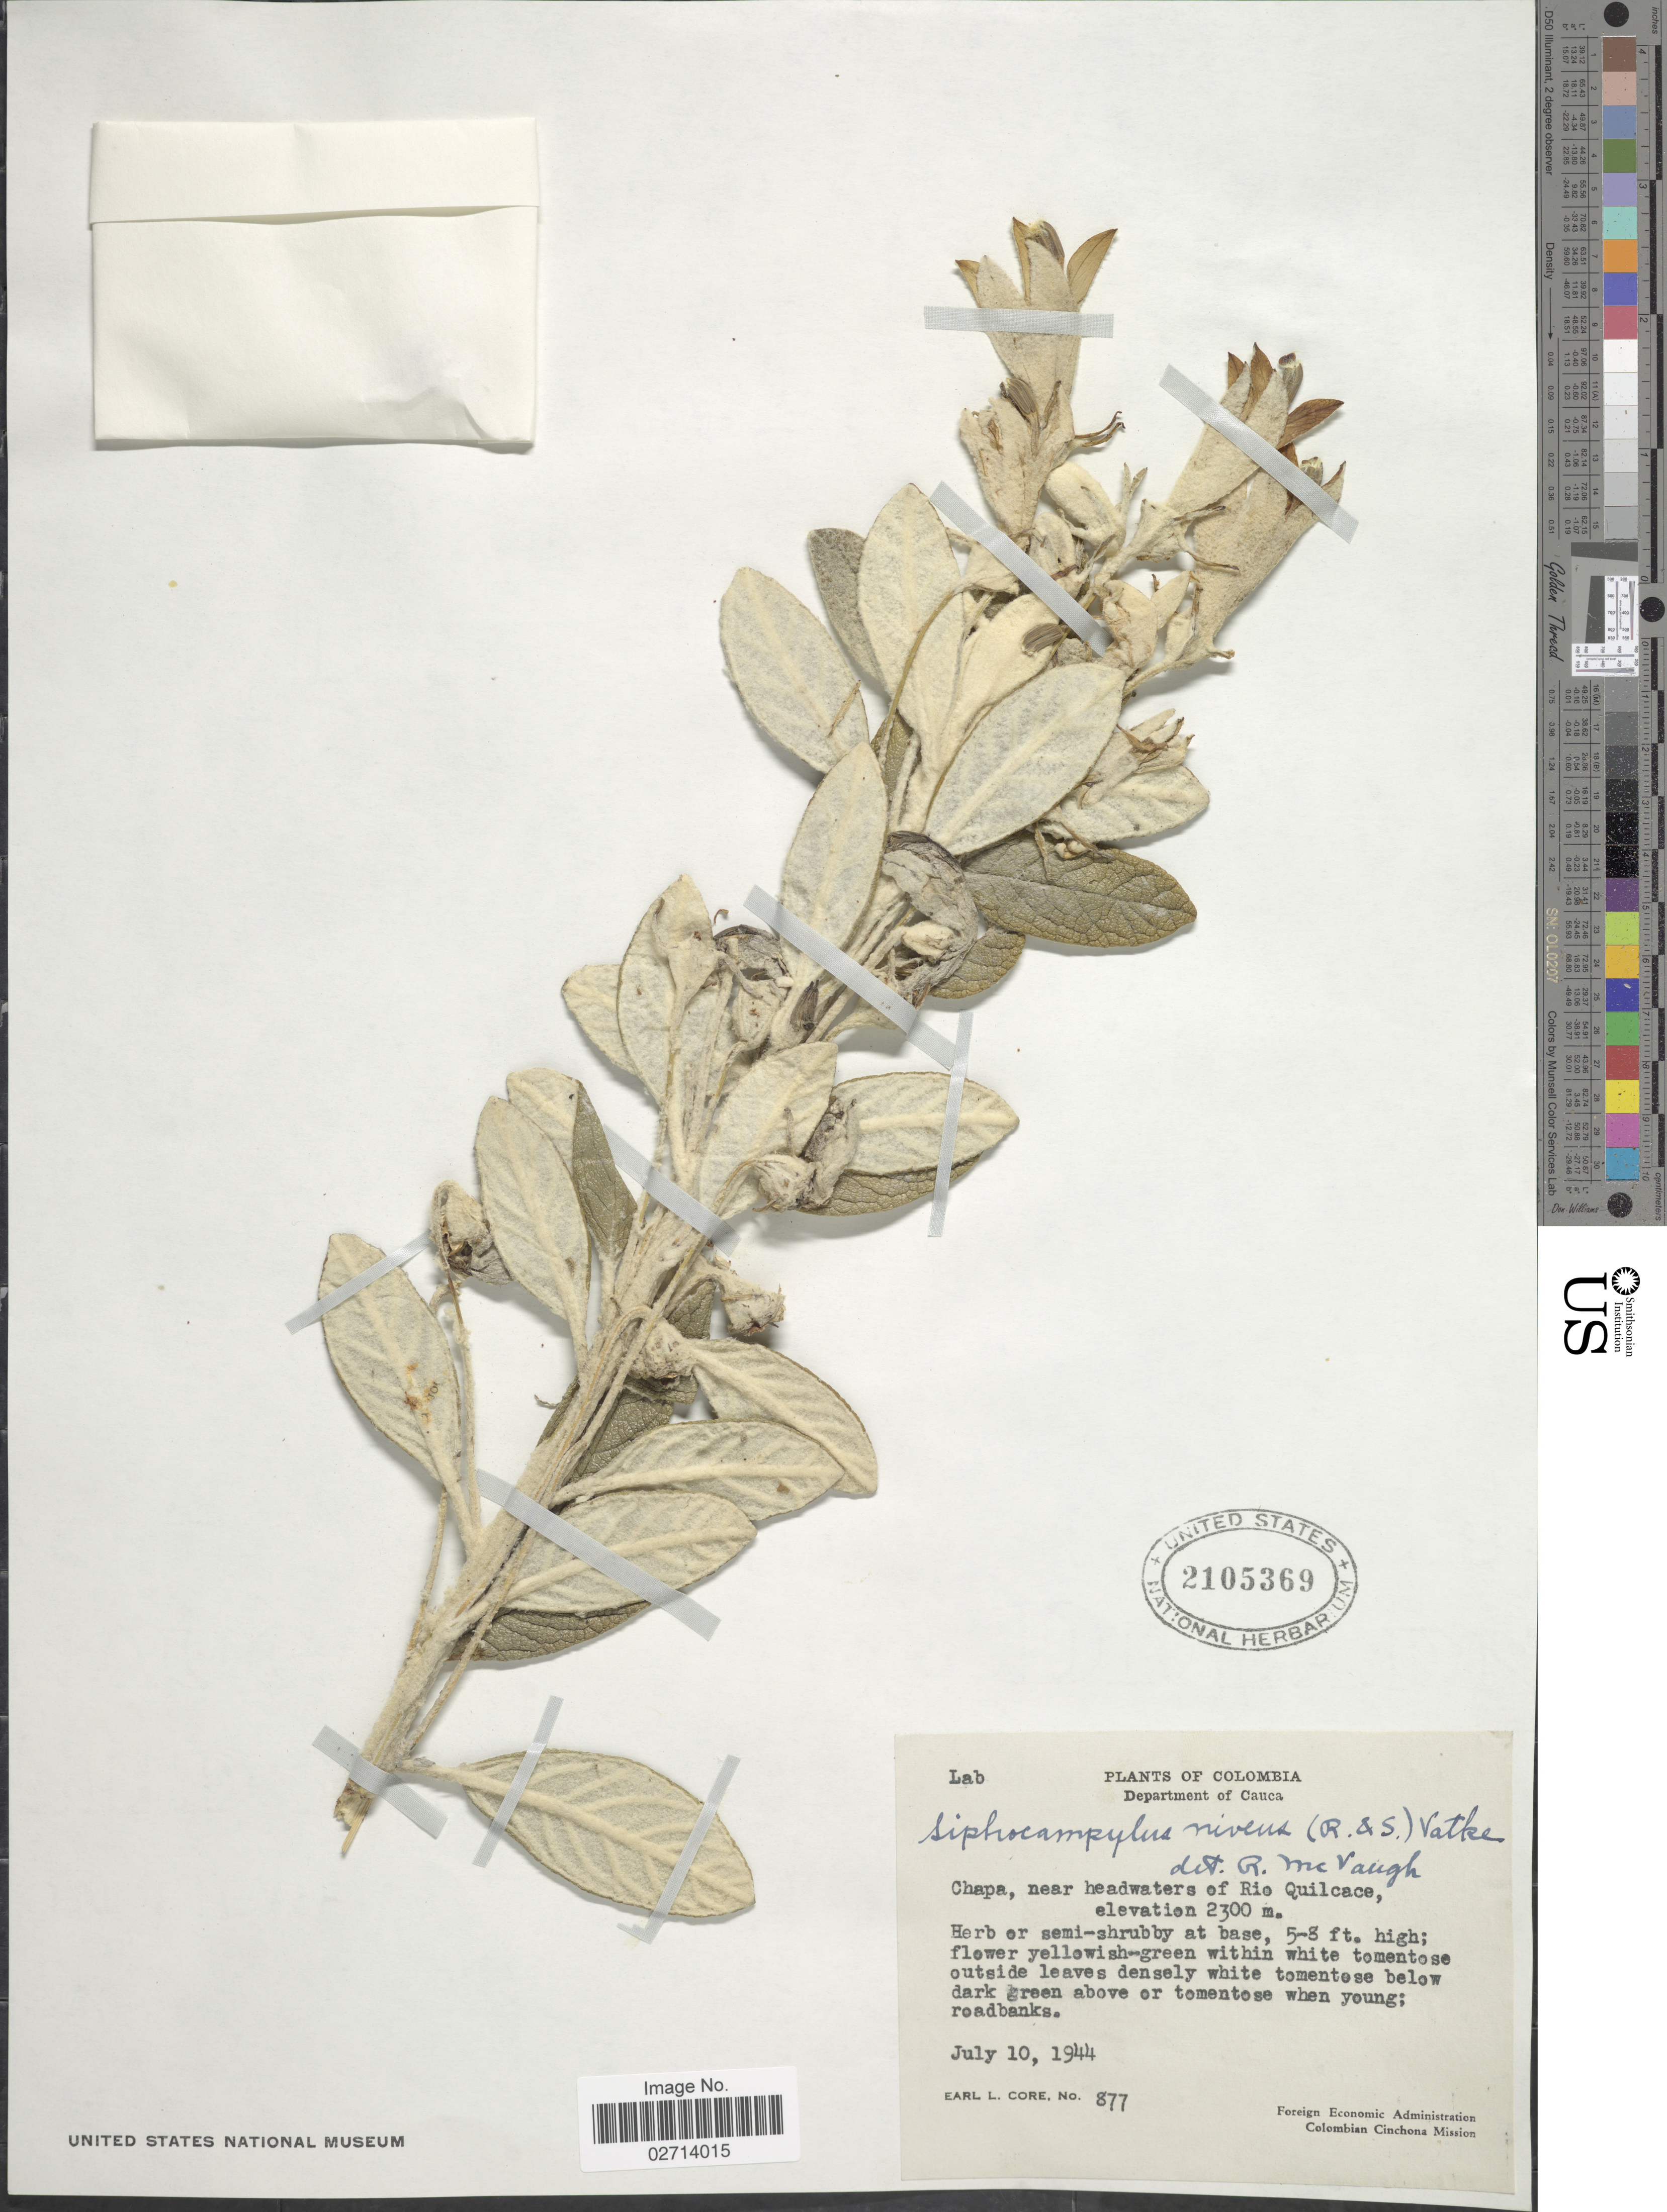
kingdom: Plantae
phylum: Tracheophyta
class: Magnoliopsida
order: Asterales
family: Campanulaceae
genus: Siphocampylus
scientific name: Siphocampylus niveus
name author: (Willd. ex Schult.) Vatke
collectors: E. L. Core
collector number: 877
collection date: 1944-07-10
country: Colombia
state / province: Cauca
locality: Chapa, near headwaters of Rio Quilcace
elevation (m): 2300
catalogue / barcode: US 2105369